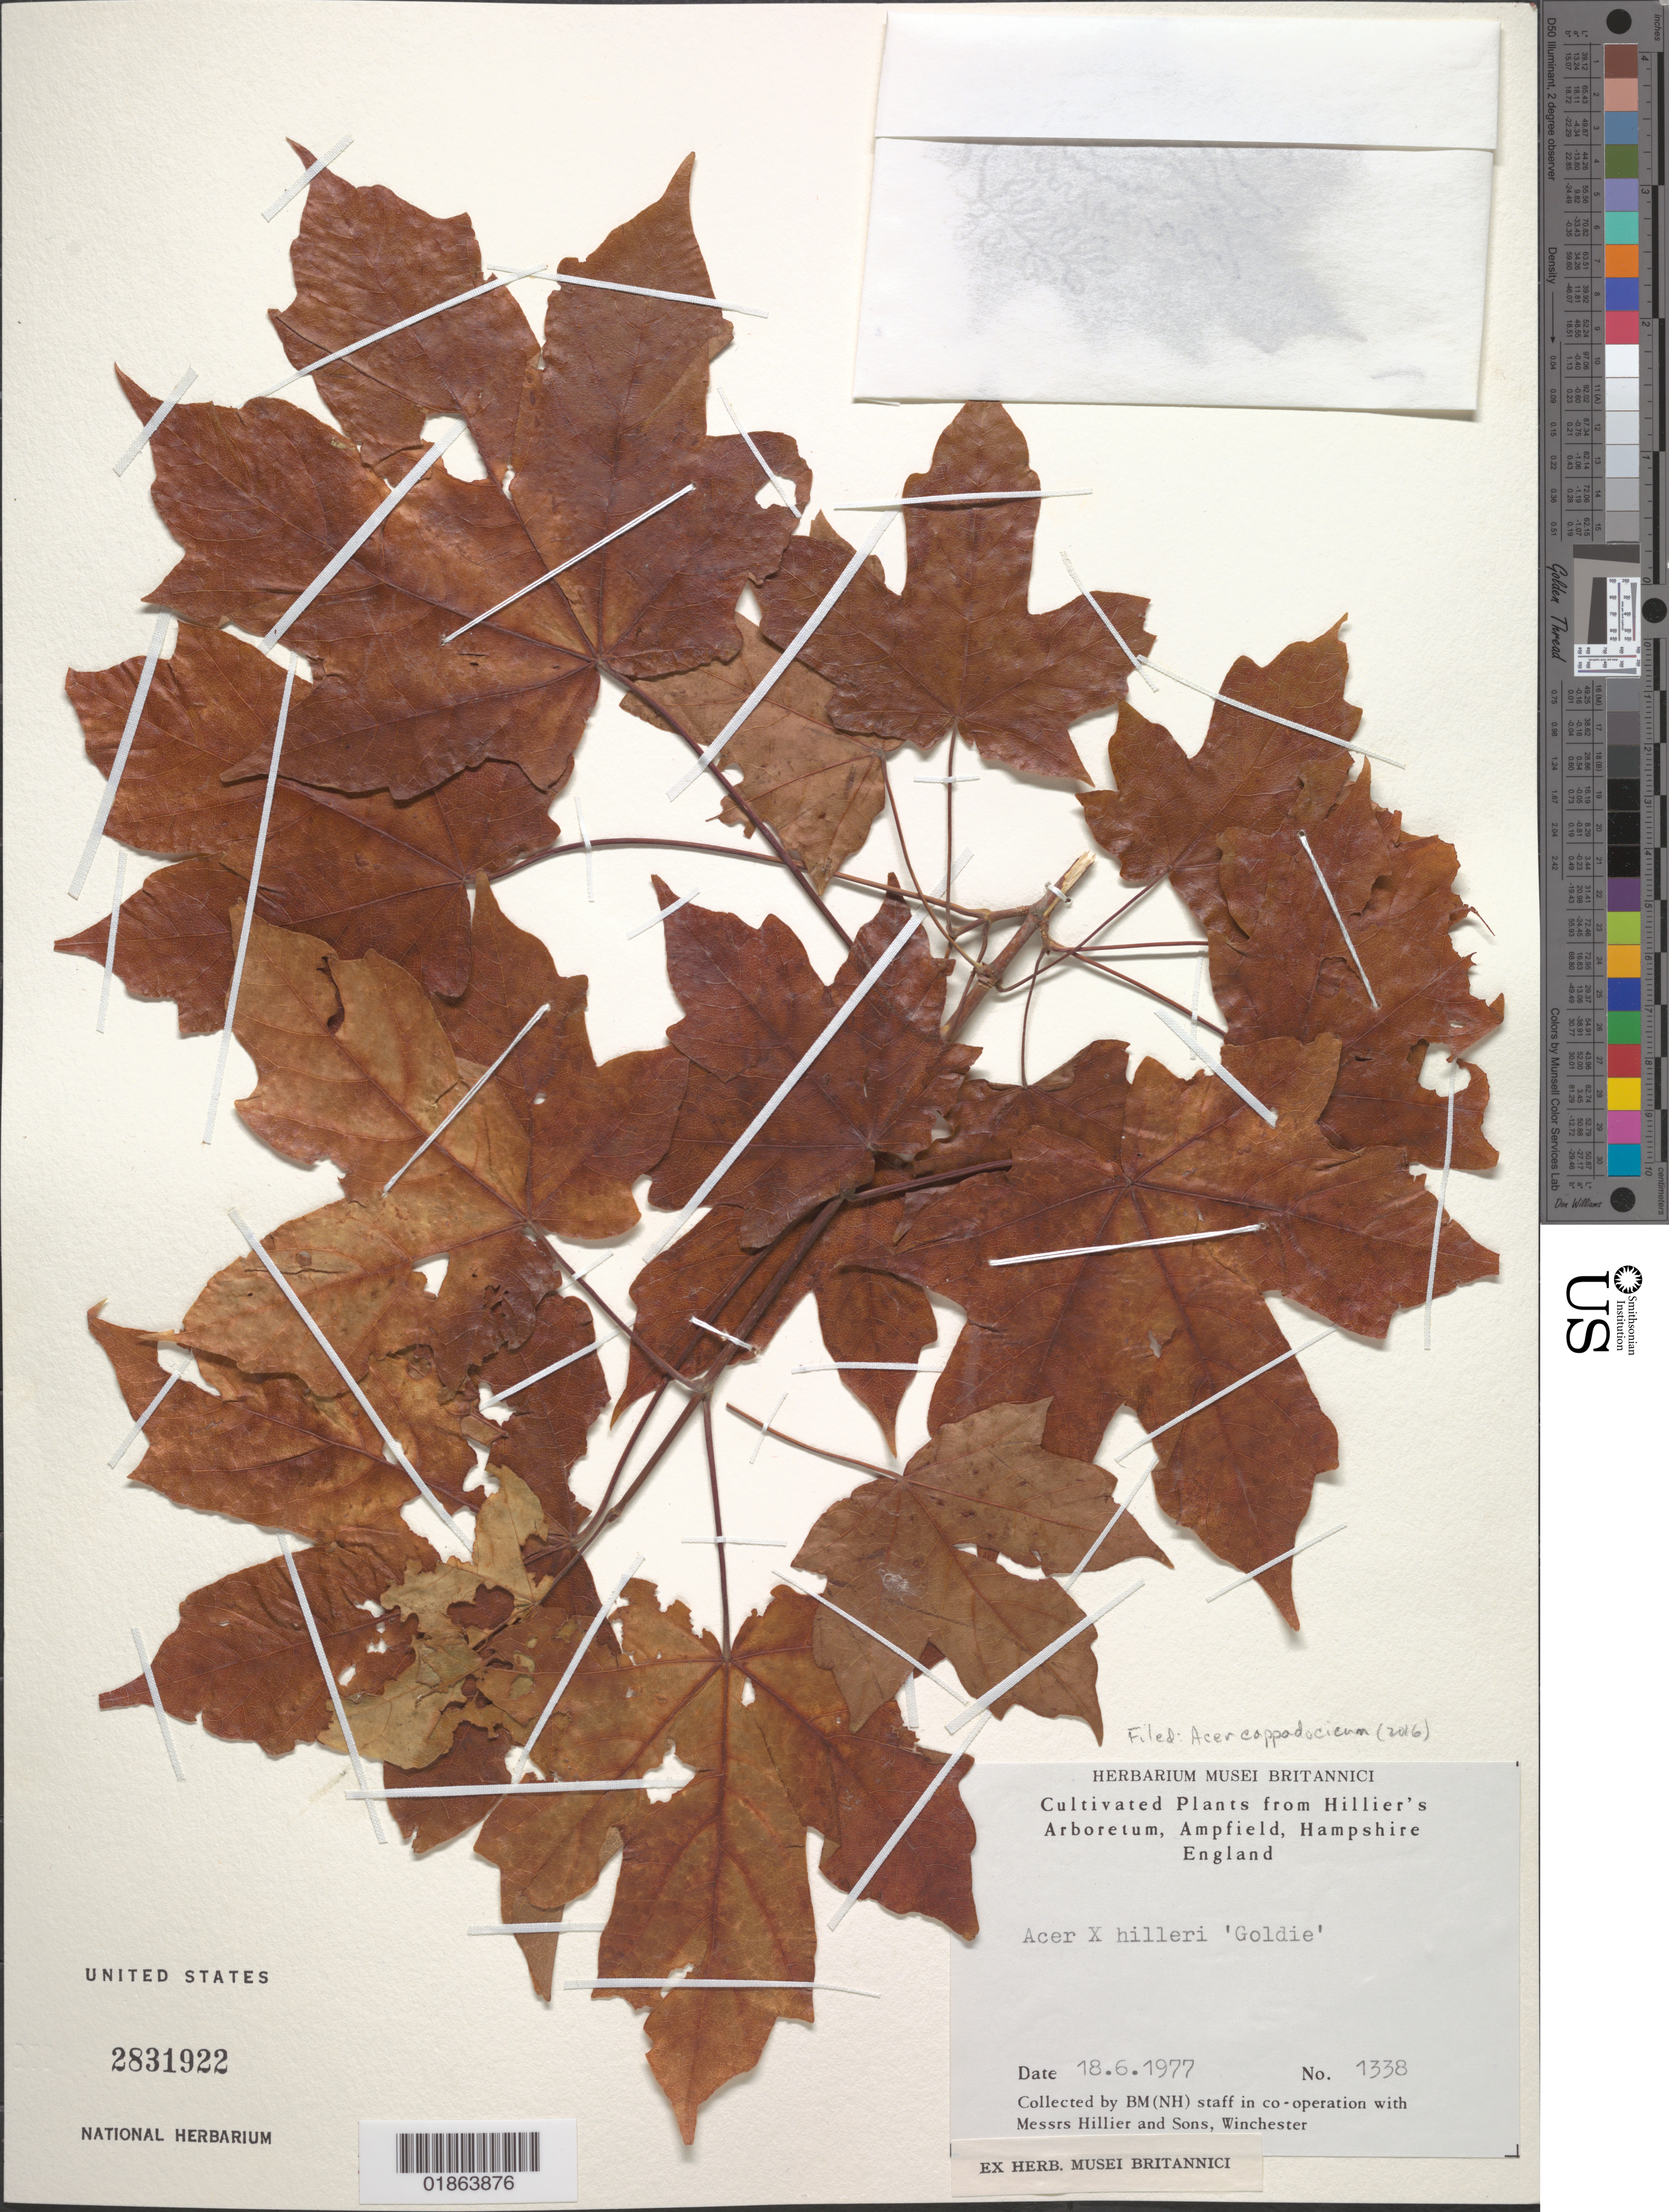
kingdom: Plantae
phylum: Tracheophyta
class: Magnoliopsida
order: Sapindales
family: Sapindaceae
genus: Acer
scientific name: Acer cappadocicum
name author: Gled.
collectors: H. Hillier et al.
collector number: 1338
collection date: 1977-06-18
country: United Kingdom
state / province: England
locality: Ampfield, Hampshire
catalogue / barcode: US 2831922